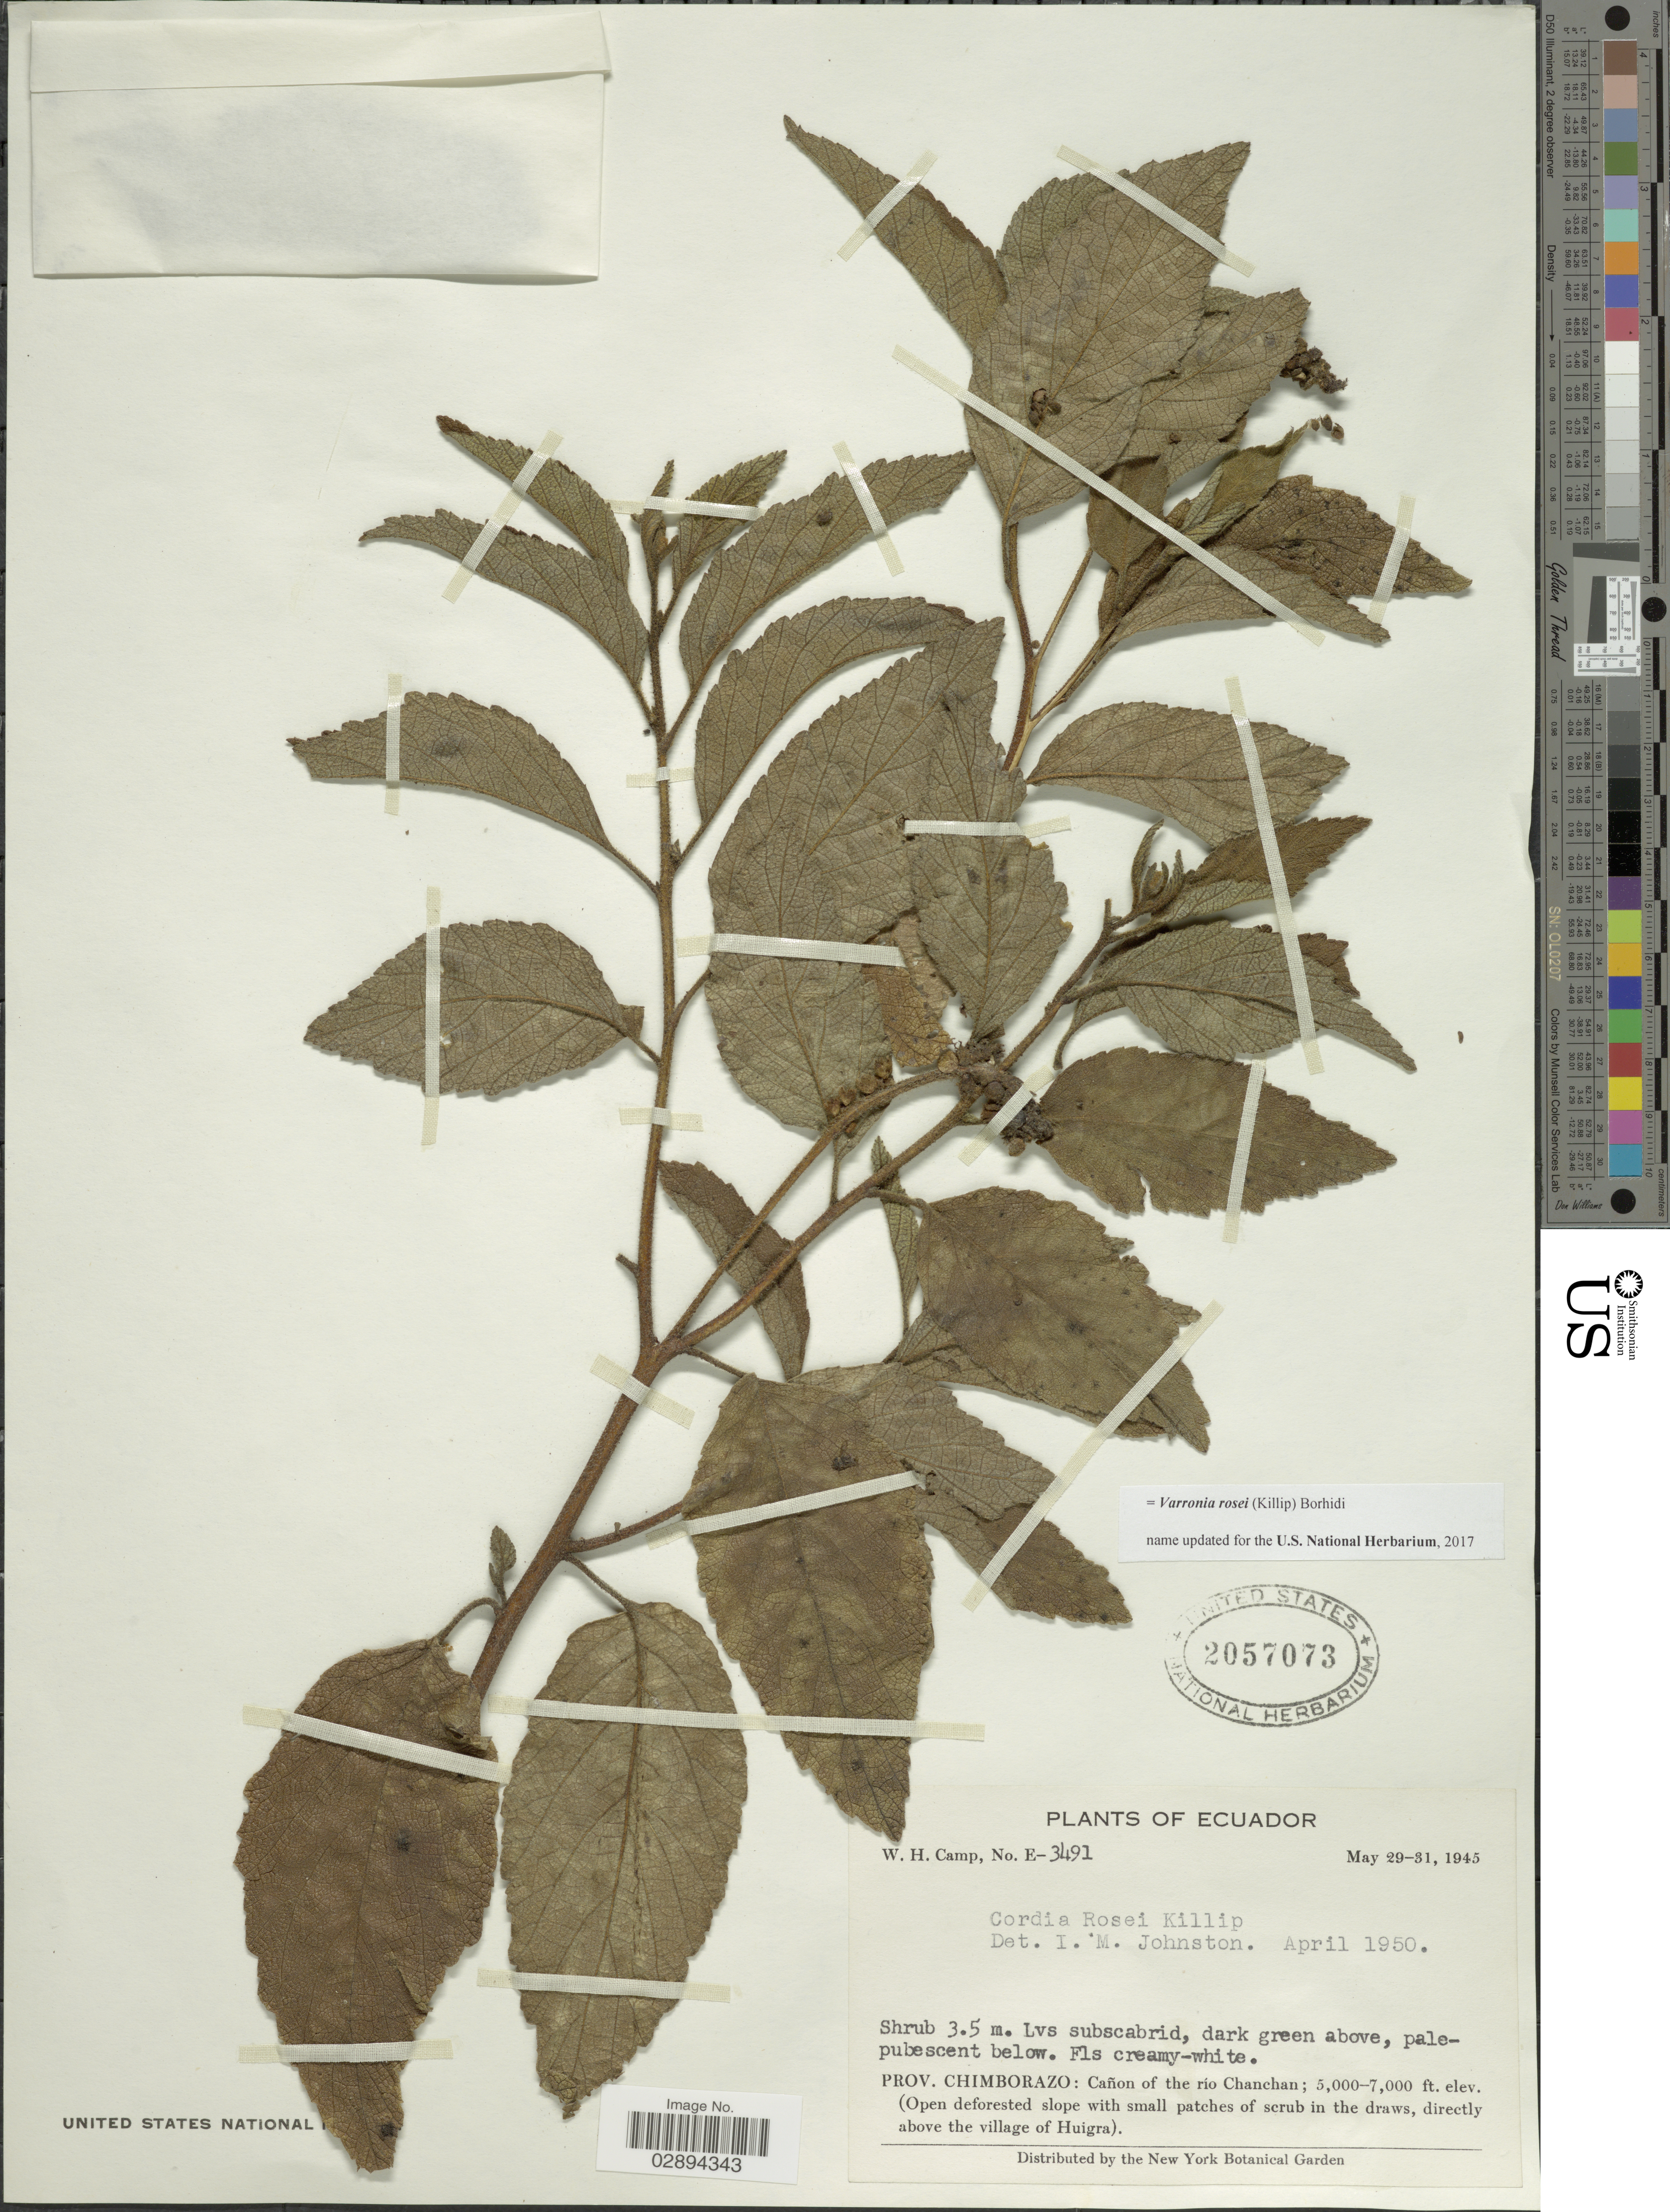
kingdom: Plantae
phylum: Tracheophyta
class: Magnoliopsida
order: Boraginales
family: Cordiaceae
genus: Varronia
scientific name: Varronia rosei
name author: (Killip) Borhidi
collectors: W. H. Camp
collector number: E-3491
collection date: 1945-05-29/1945-05-31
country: Ecuador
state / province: Chimborazo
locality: Cañon of the río Chanchan.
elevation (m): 1524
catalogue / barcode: US 2057073